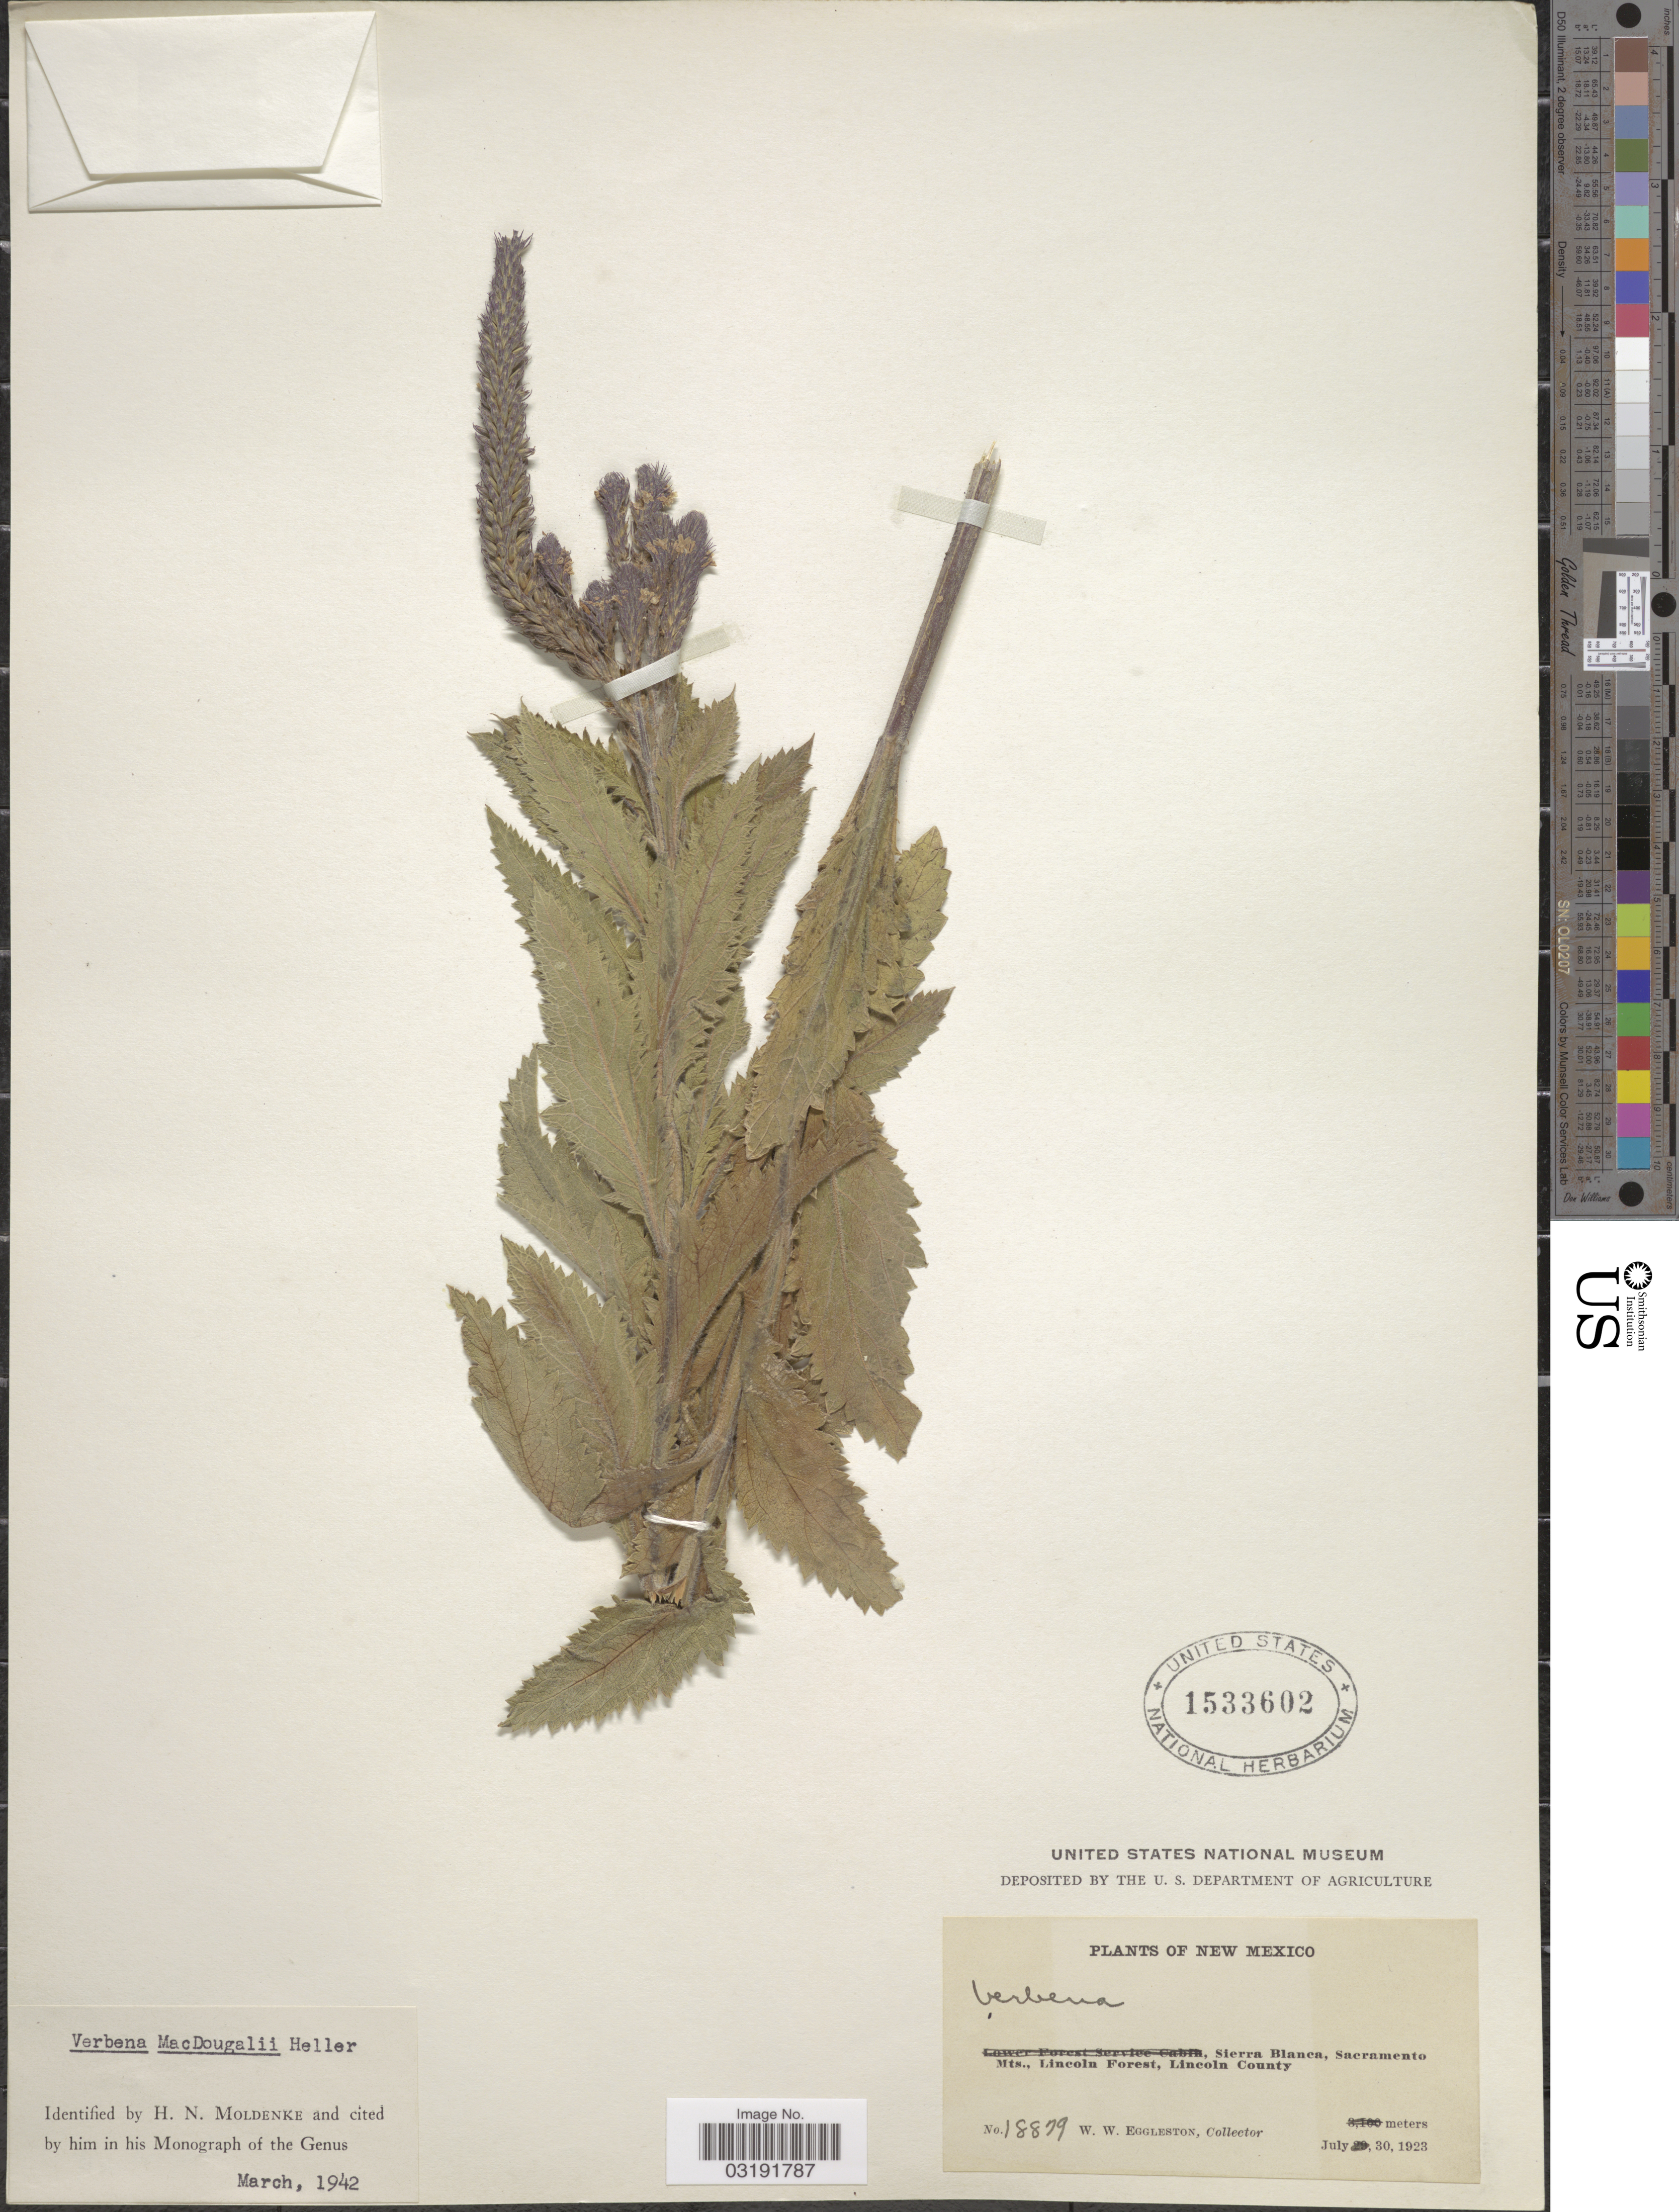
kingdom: Plantae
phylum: Tracheophyta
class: Magnoliopsida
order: Lamiales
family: Verbenaceae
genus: Verbena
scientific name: Verbena macdougalii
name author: A. Heller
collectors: W. W. Eggleston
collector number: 18879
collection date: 1923-07-30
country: United States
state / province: New Mexico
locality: Sierra Blanca, Sacramento Mts., Lincoln Forest, Lincoln County.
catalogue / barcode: US 1533602